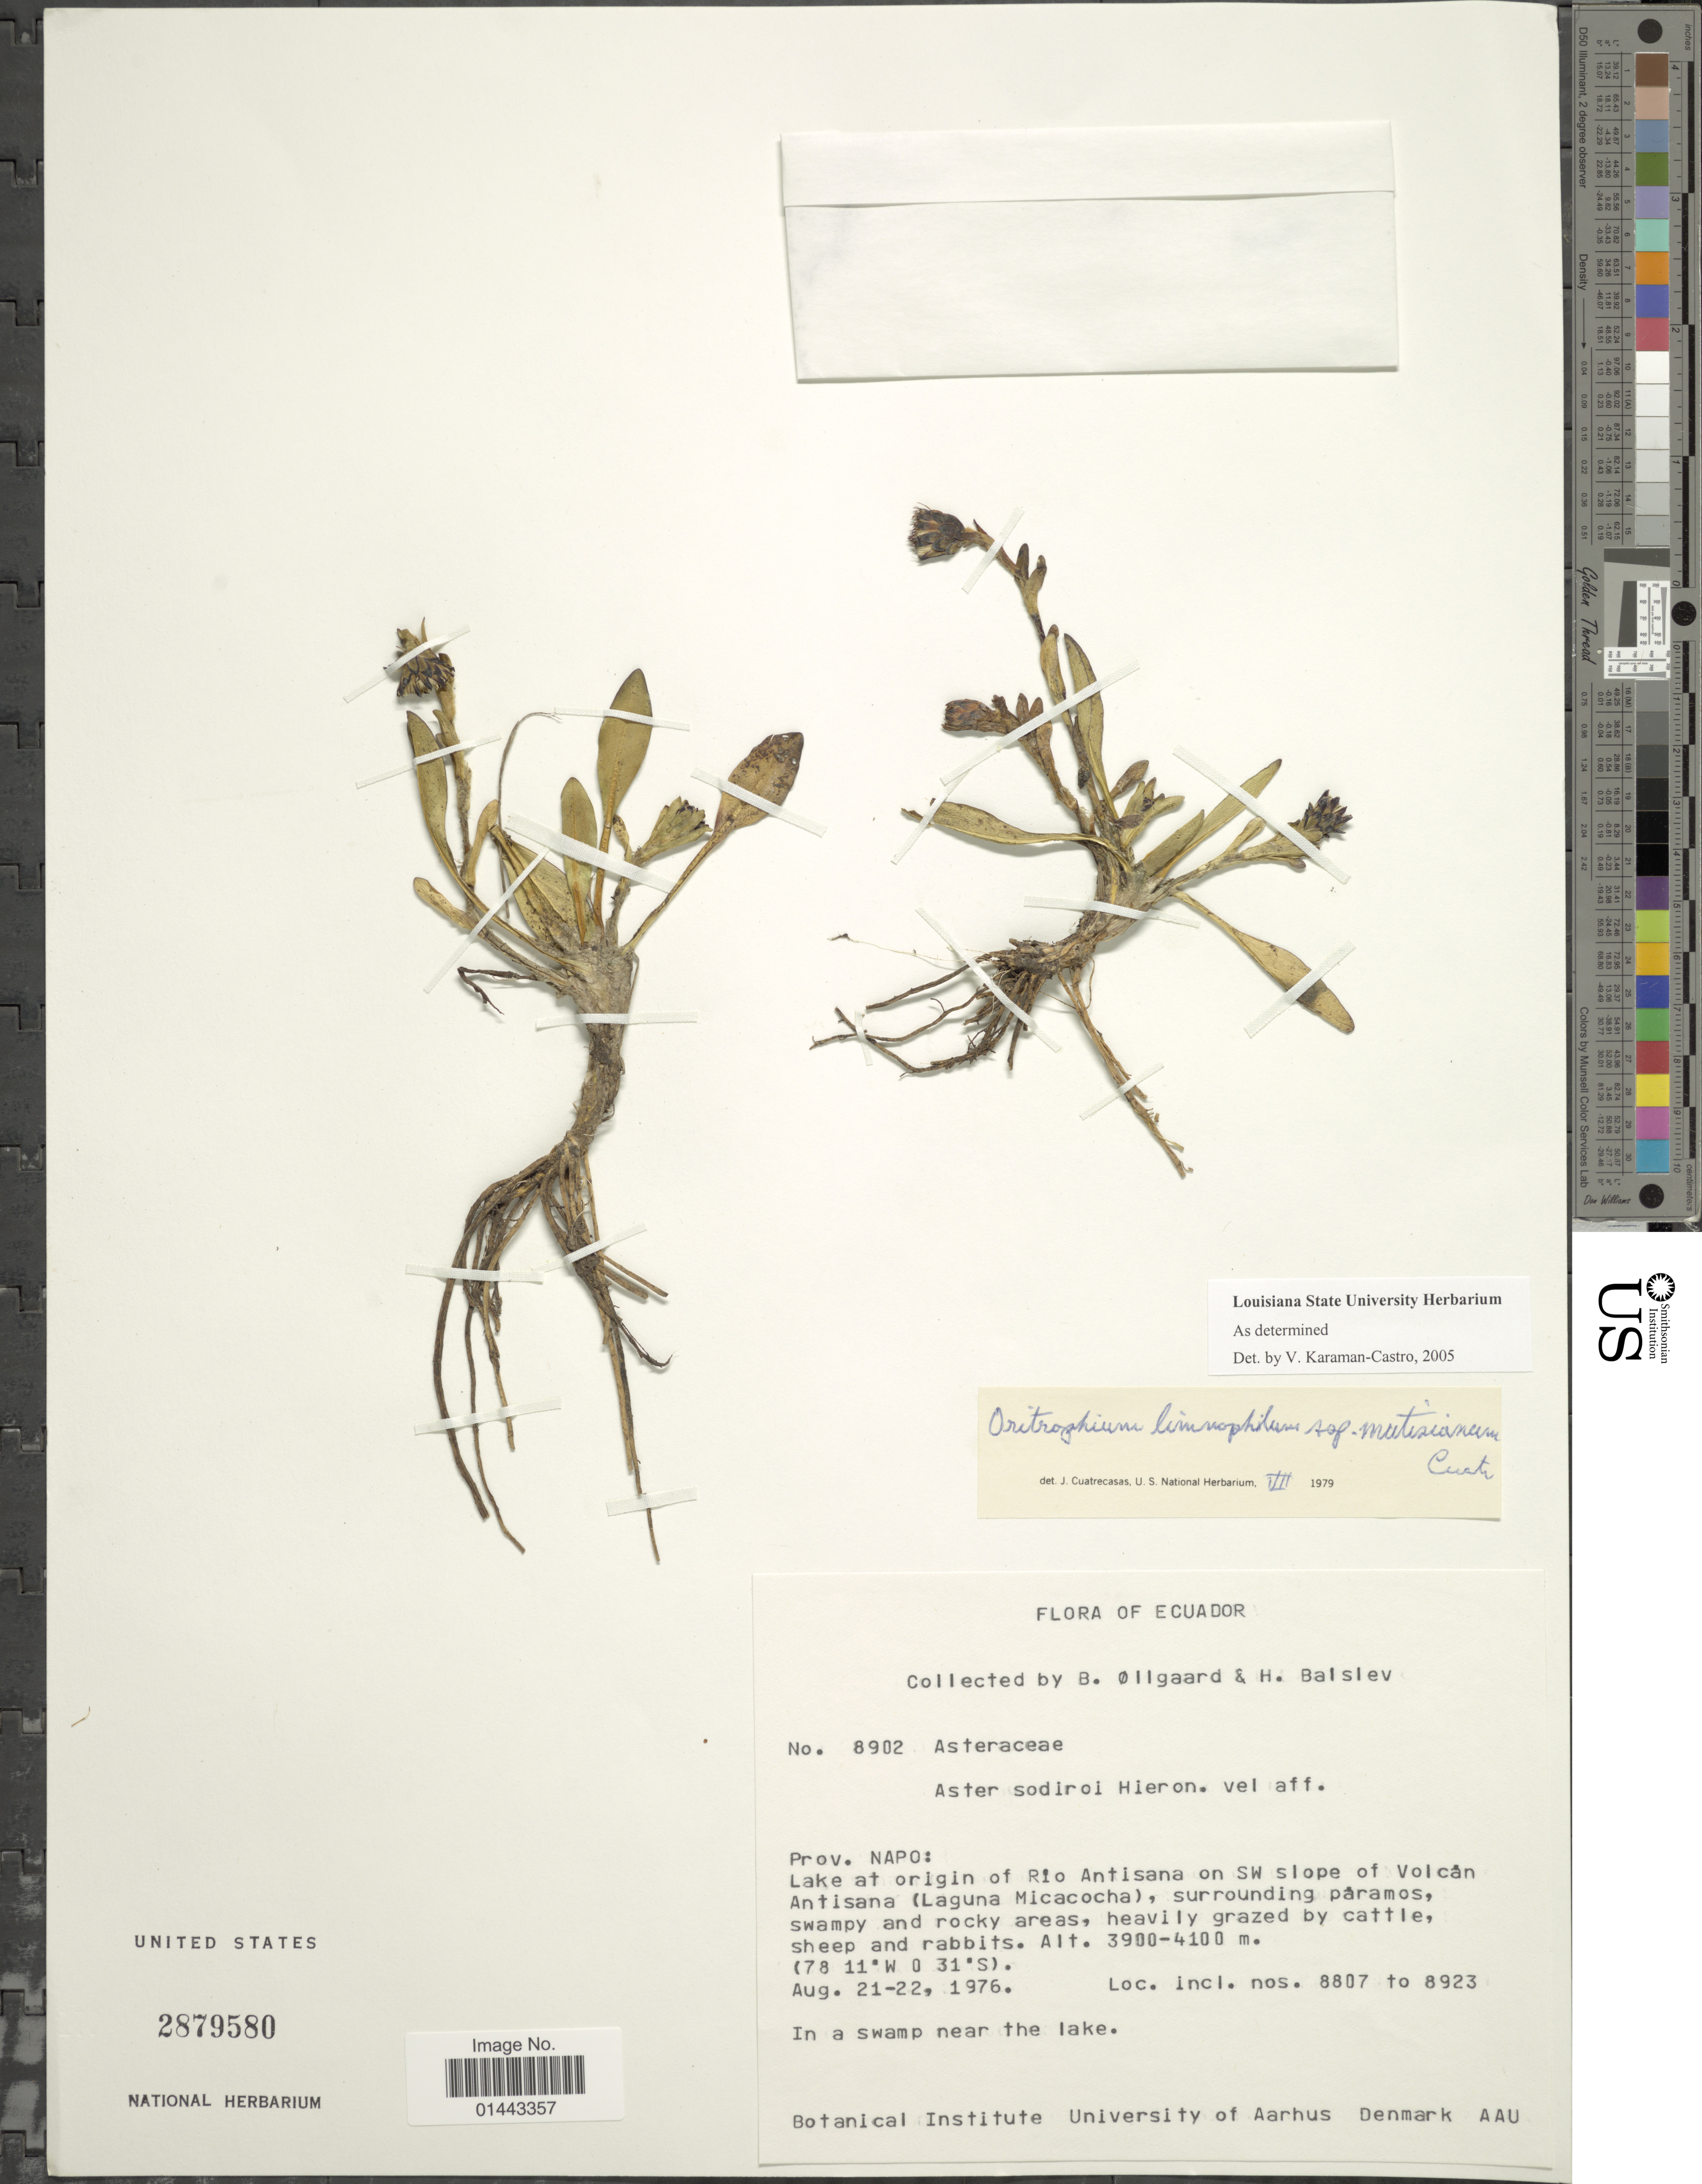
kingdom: Plantae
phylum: Tracheophyta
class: Magnoliopsida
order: Asterales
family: Asteraceae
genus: Oritrophium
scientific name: Oritrophium limnophilum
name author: (Sch. Bip.) Cuatrec.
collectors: B. Øllgaard & H. Balslev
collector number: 8902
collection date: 1976-08-21/1976-08-22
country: Ecuador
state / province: Napo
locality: Lake at origin of Rio Antisana on SW slope of Volcan Antisana (Laguna Micacoha), surrounding paramos, swampy and rocky areas, in a swamp near the lake.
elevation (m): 3900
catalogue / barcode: US 2879580